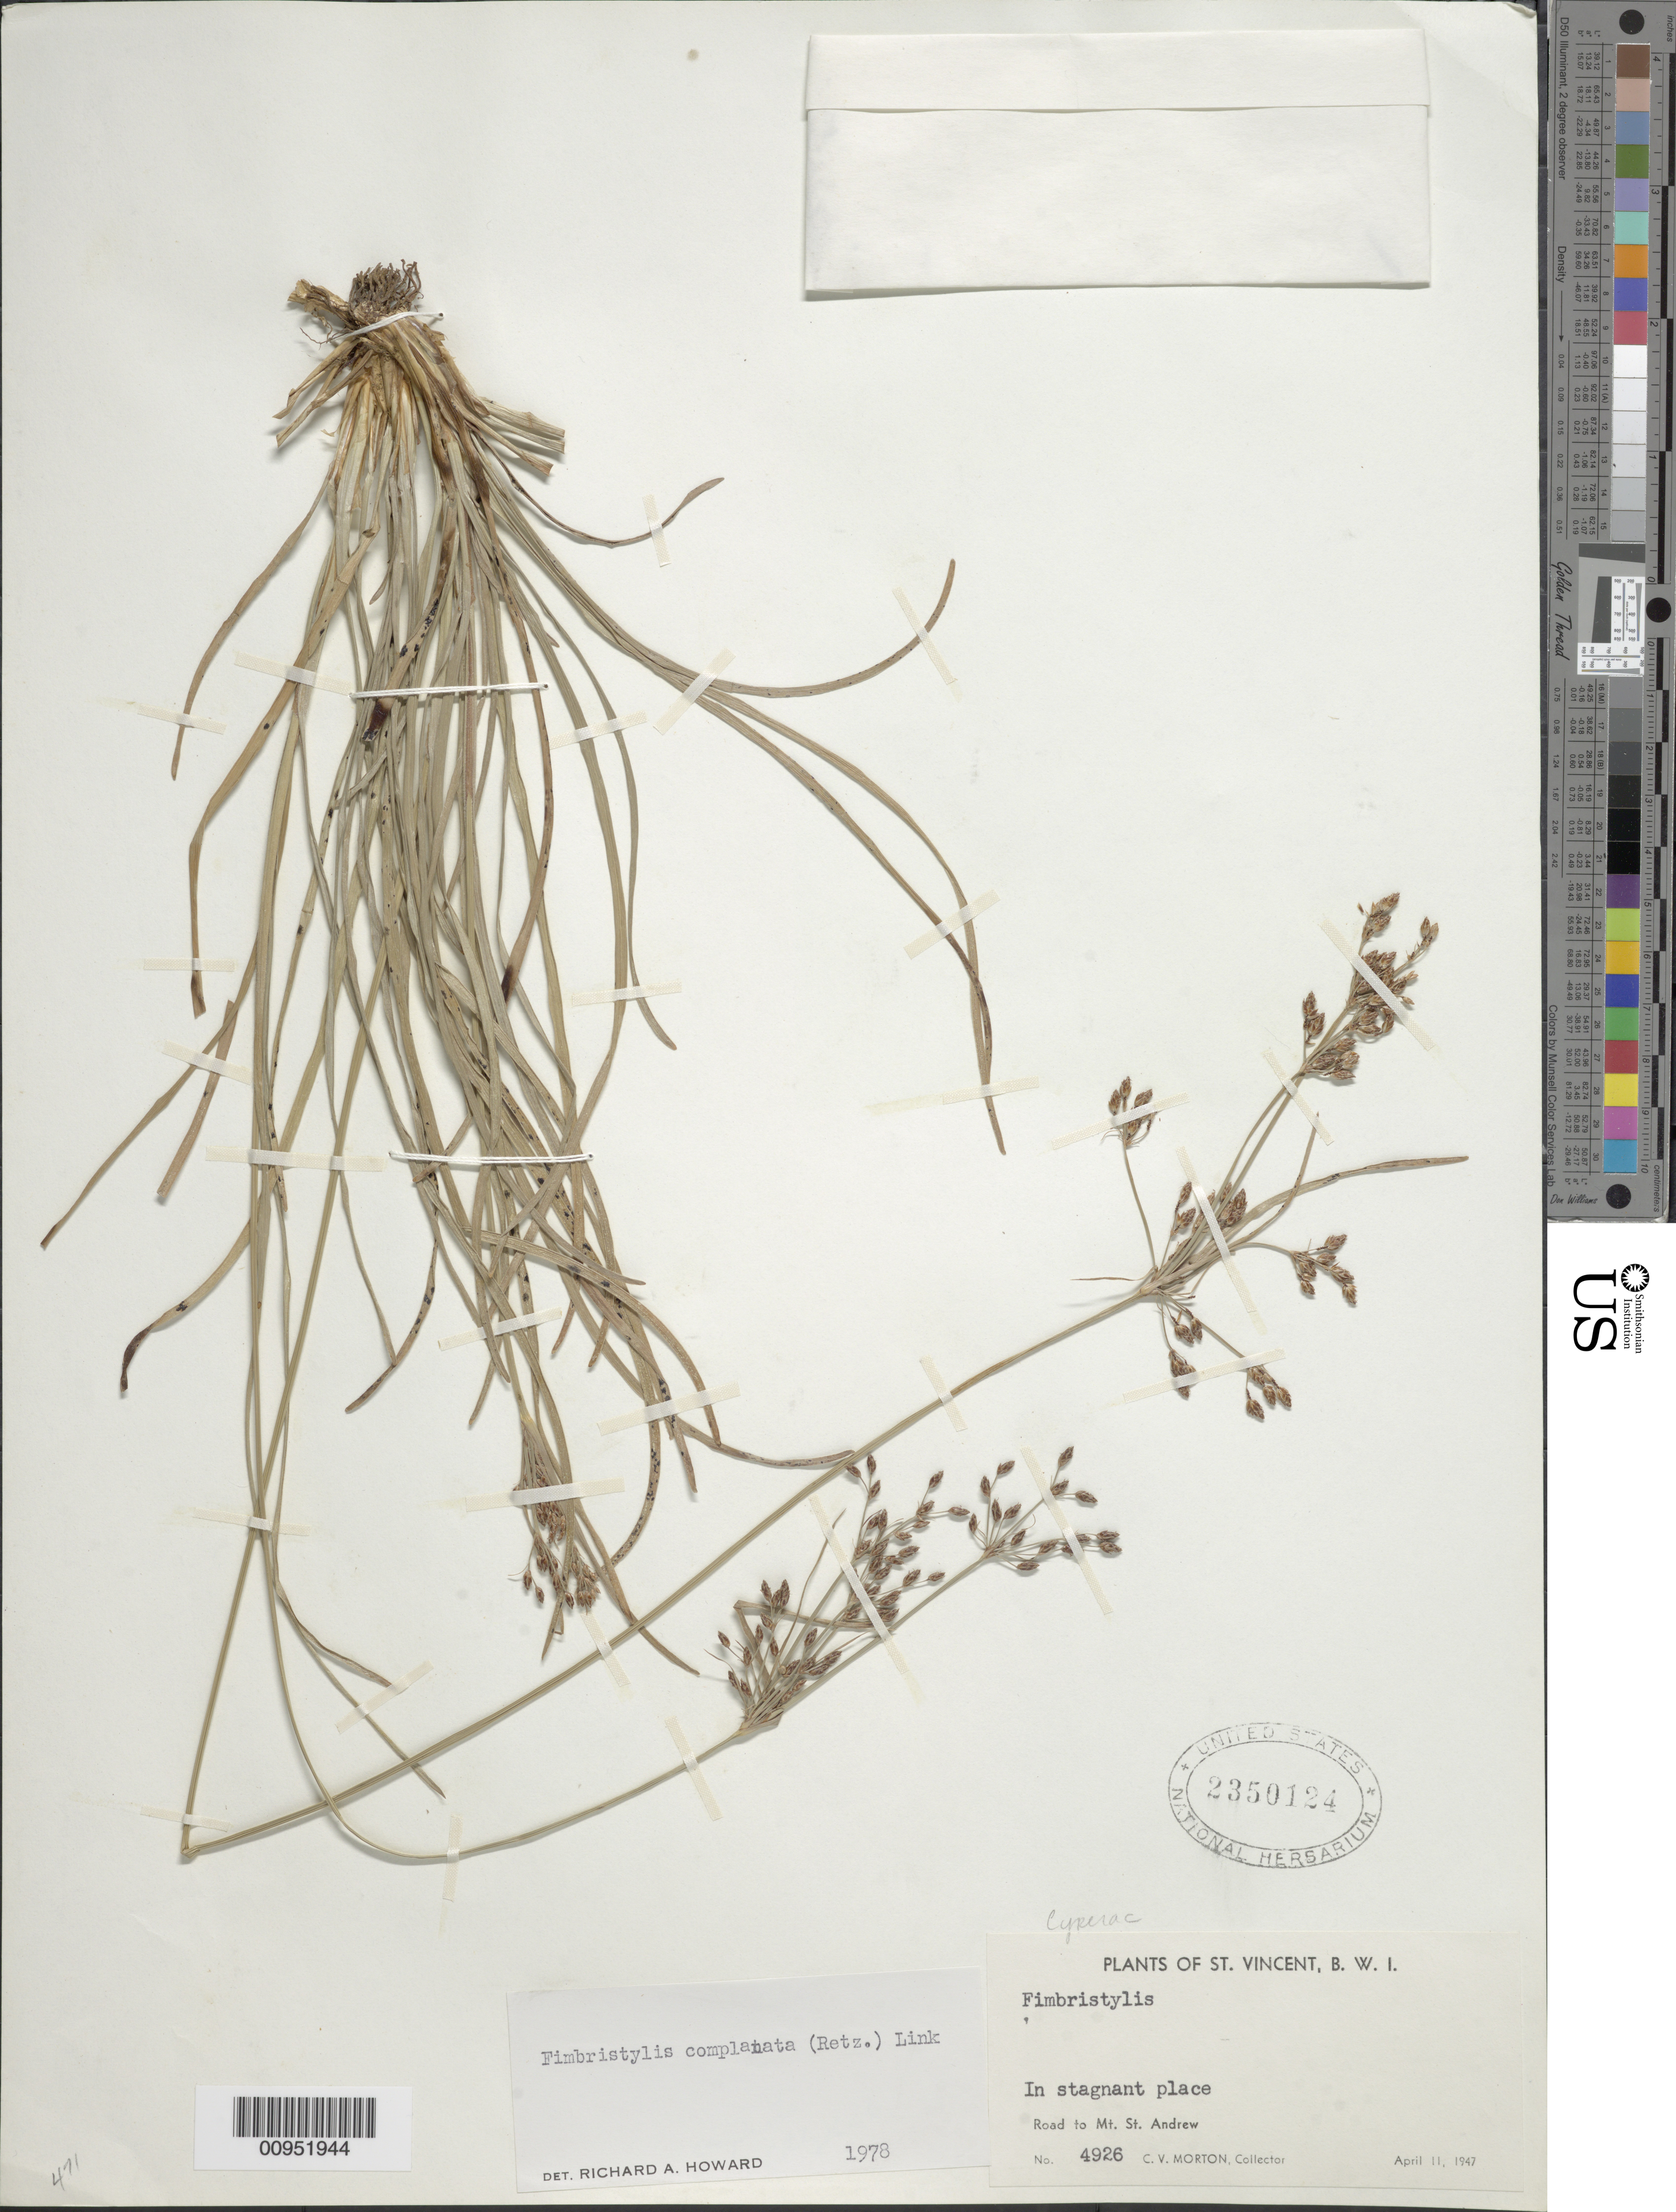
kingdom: Plantae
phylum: Tracheophyta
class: Liliopsida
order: Poales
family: Cyperaceae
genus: Fimbristylis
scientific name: Fimbristylis complanata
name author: (Retz.) Link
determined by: Howard, R. A.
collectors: C. V. Morton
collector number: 4926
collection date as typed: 11 Apr 1947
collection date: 1947-04-11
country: St. Vincent - Grenadines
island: St. Vincent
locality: Road to St. Andrew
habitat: In stagnant place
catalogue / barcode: US 2350124